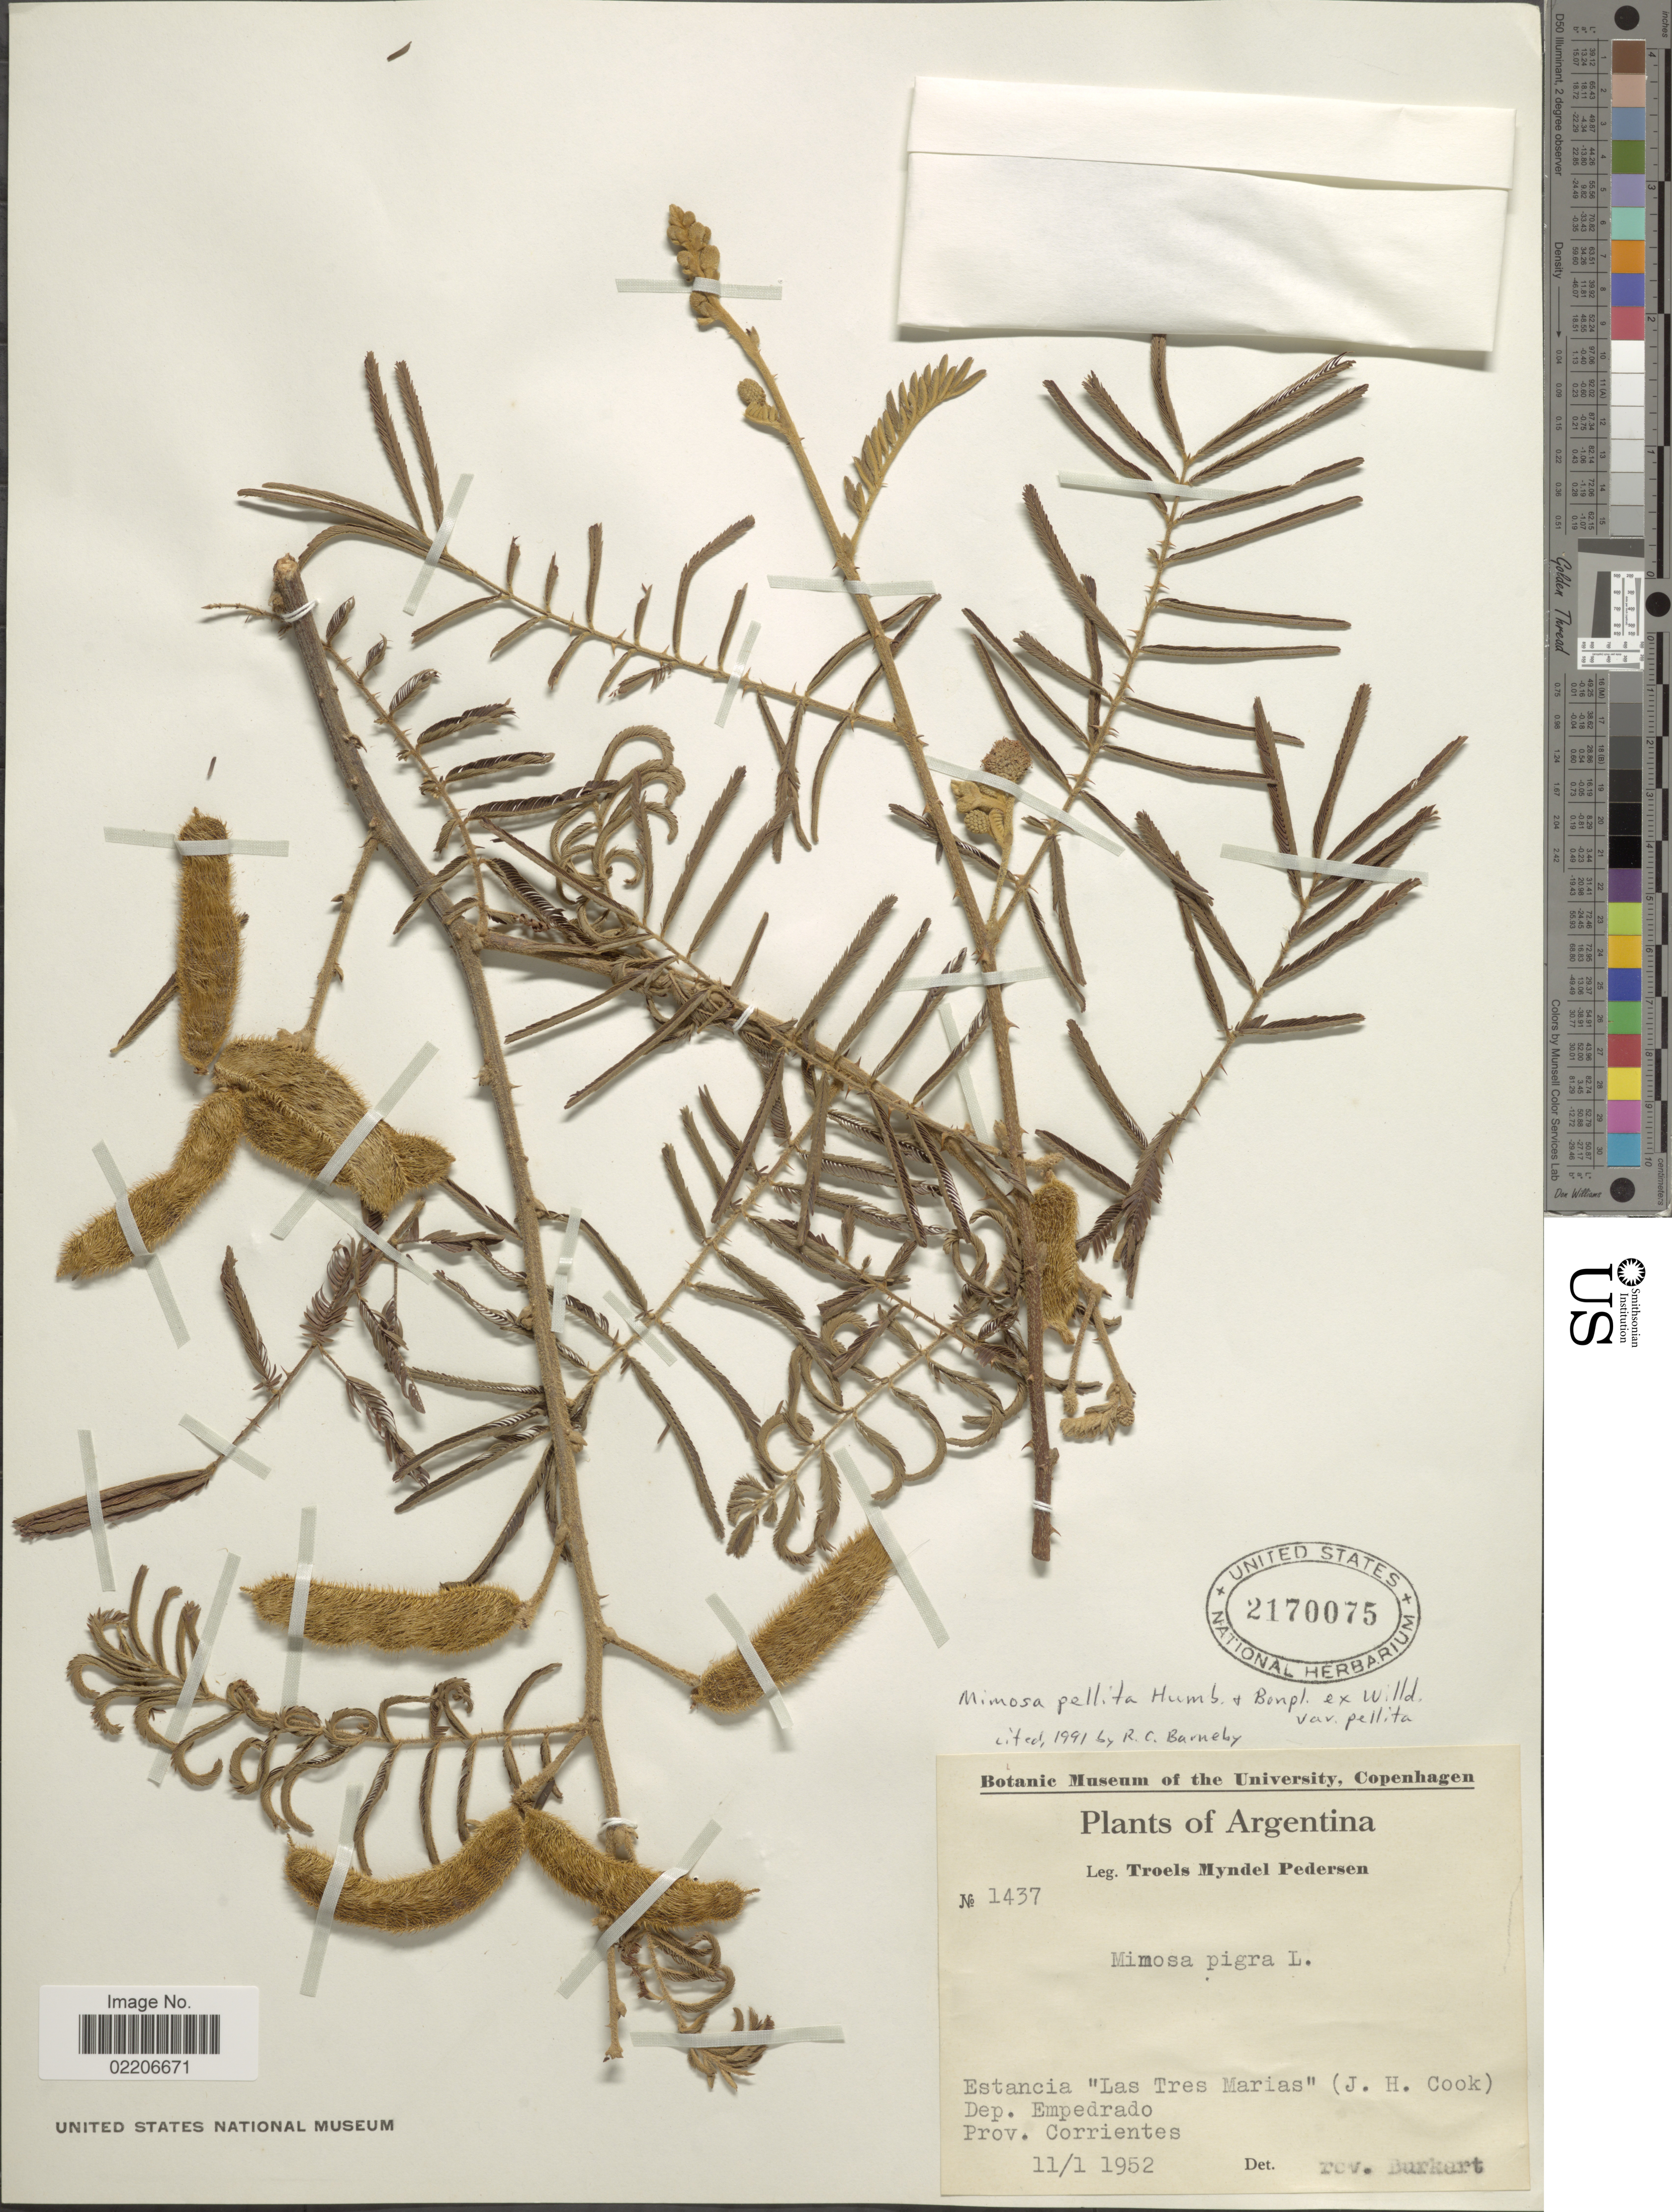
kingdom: Plantae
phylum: Tracheophyta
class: Magnoliopsida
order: Fabales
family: Fabaceae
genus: Mimosa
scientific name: Mimosa pellita var. pellita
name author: Humb. & Bonpl. ex Willd.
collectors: T. Pederson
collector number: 1437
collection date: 1952-01-11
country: Argentina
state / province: Corrientes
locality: Estancia "Las Tres Marias". Dep. Empedrado. Prov. Corrientes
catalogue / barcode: US 2170075